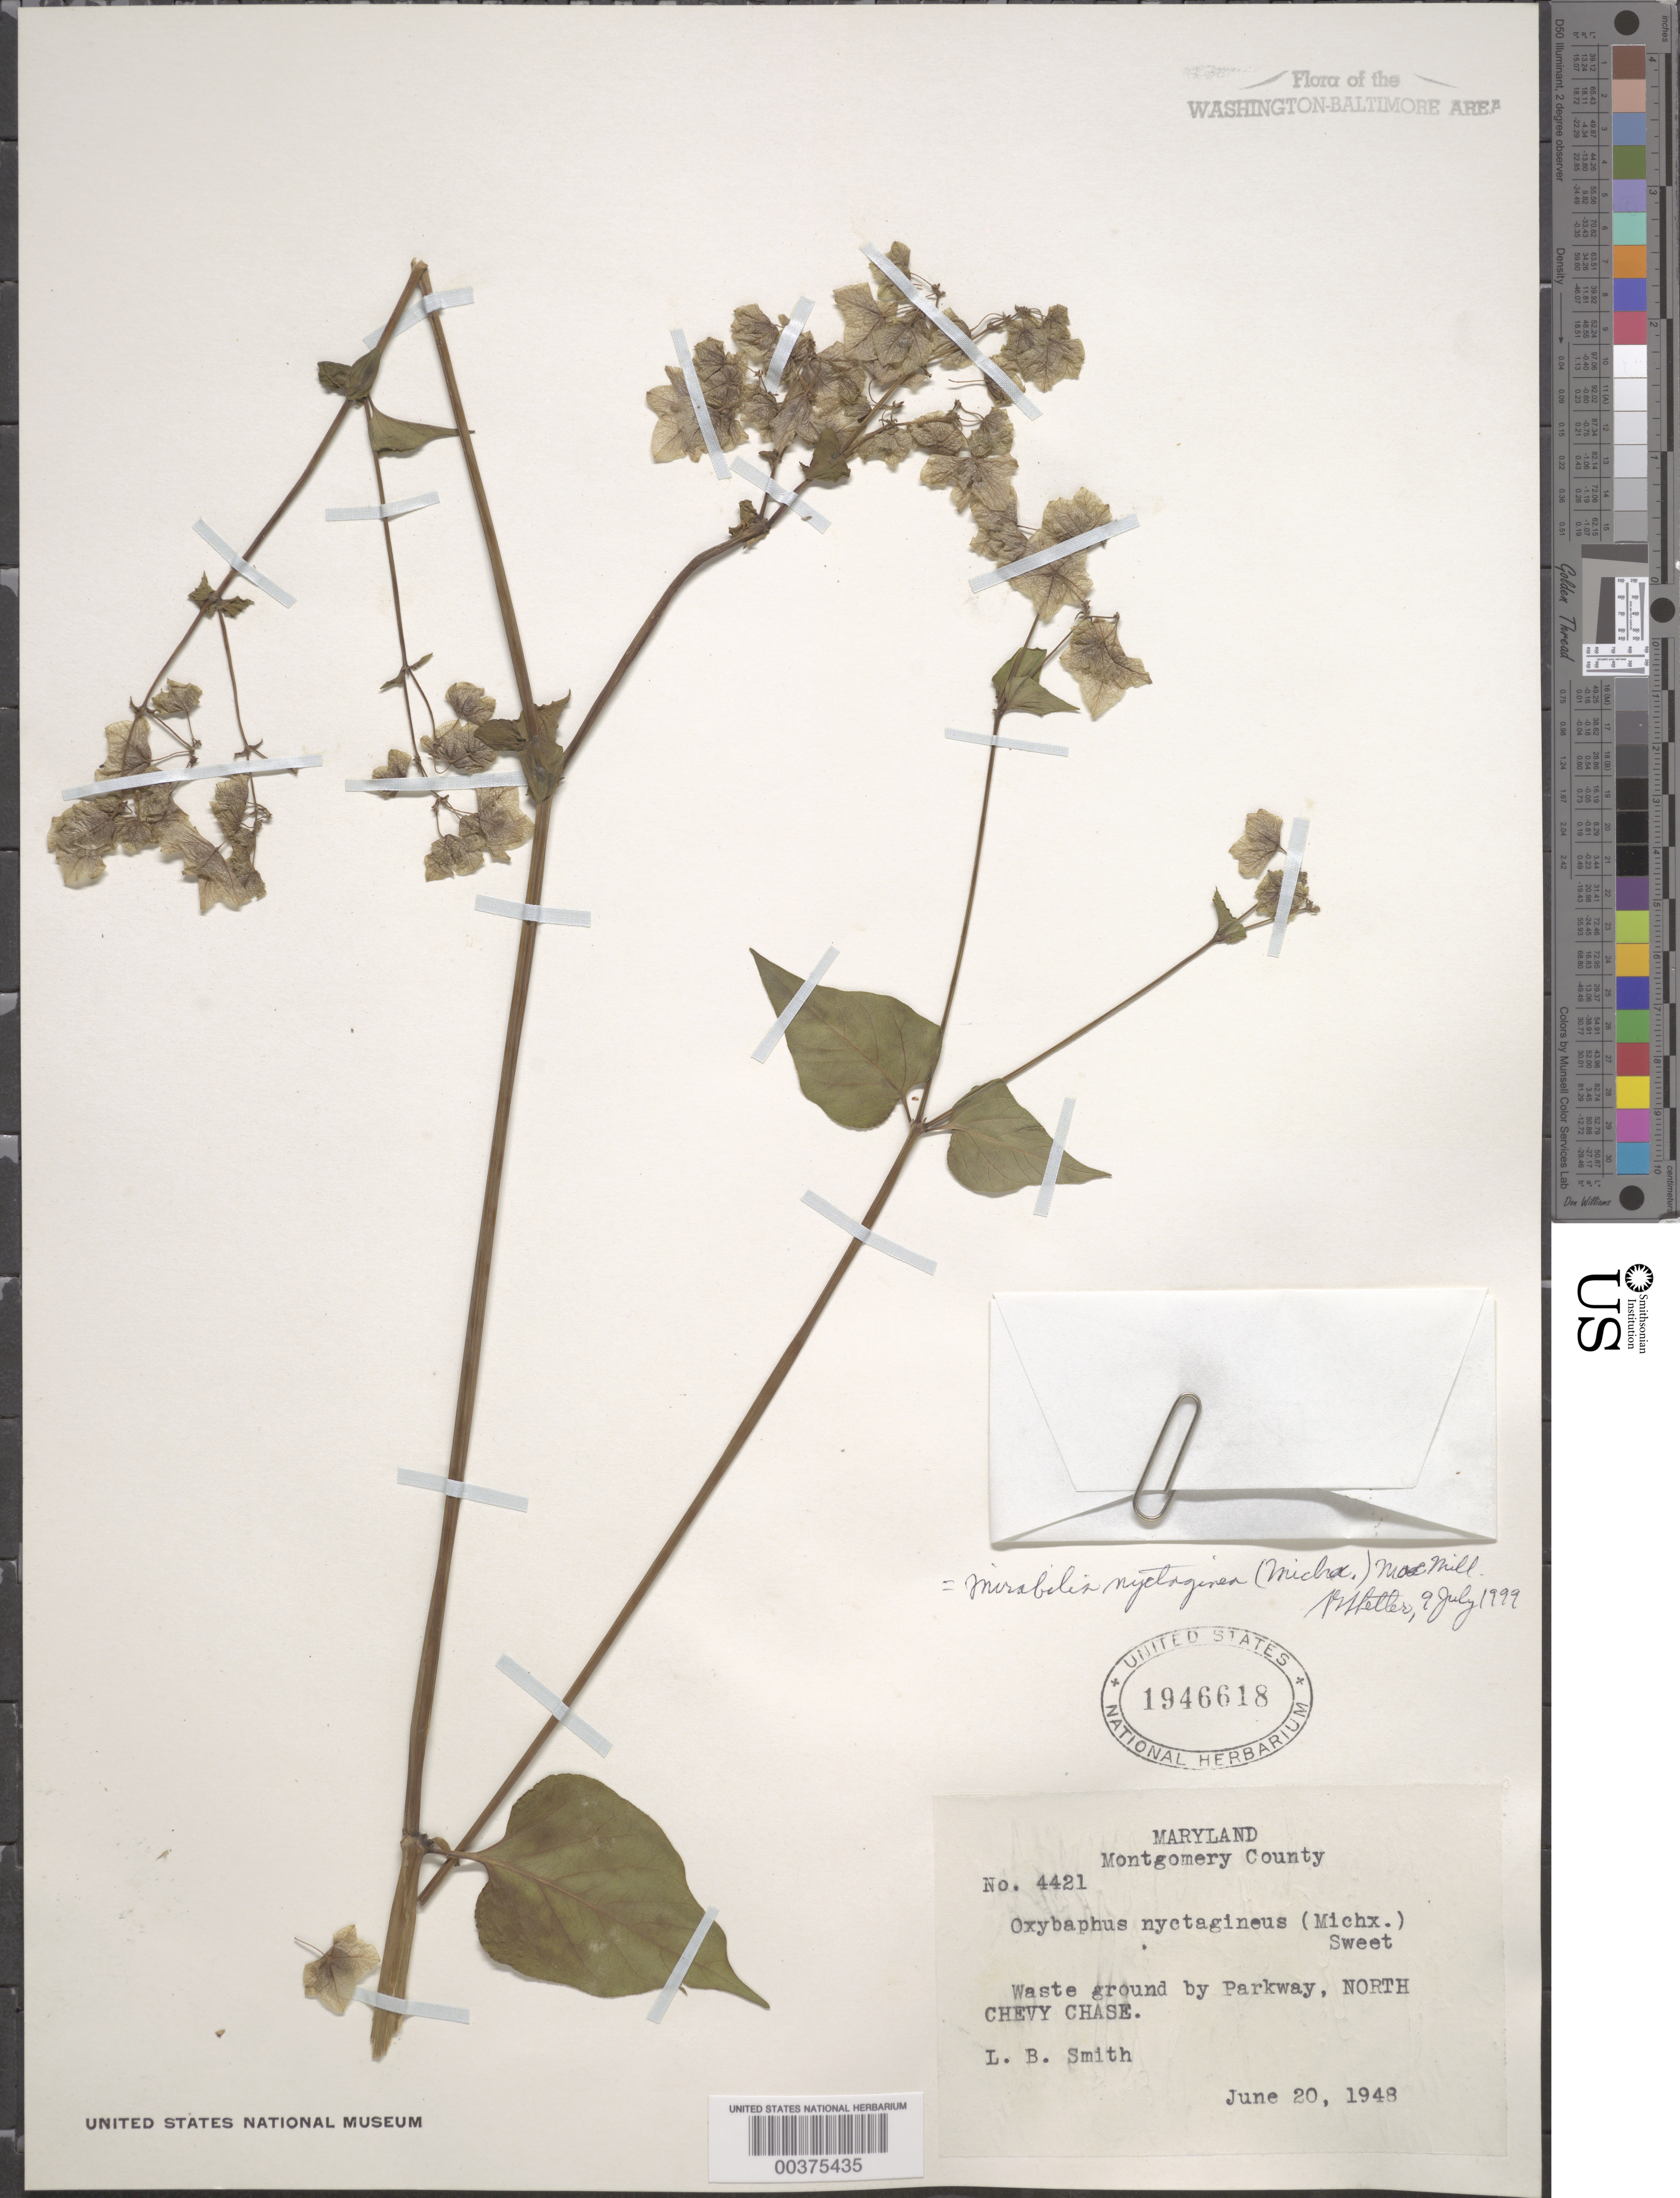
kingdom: Plantae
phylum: Tracheophyta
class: Magnoliopsida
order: Caryophyllales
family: Nyctaginaceae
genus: Mirabilis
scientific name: Mirabilis nyctaginea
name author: (Michx.) MacMill.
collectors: L. Smith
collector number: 4421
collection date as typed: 20 Jun 1948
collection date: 1948-06-20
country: United States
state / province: Maryland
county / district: Montgomery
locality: North Chevy Chase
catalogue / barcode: US 1946618